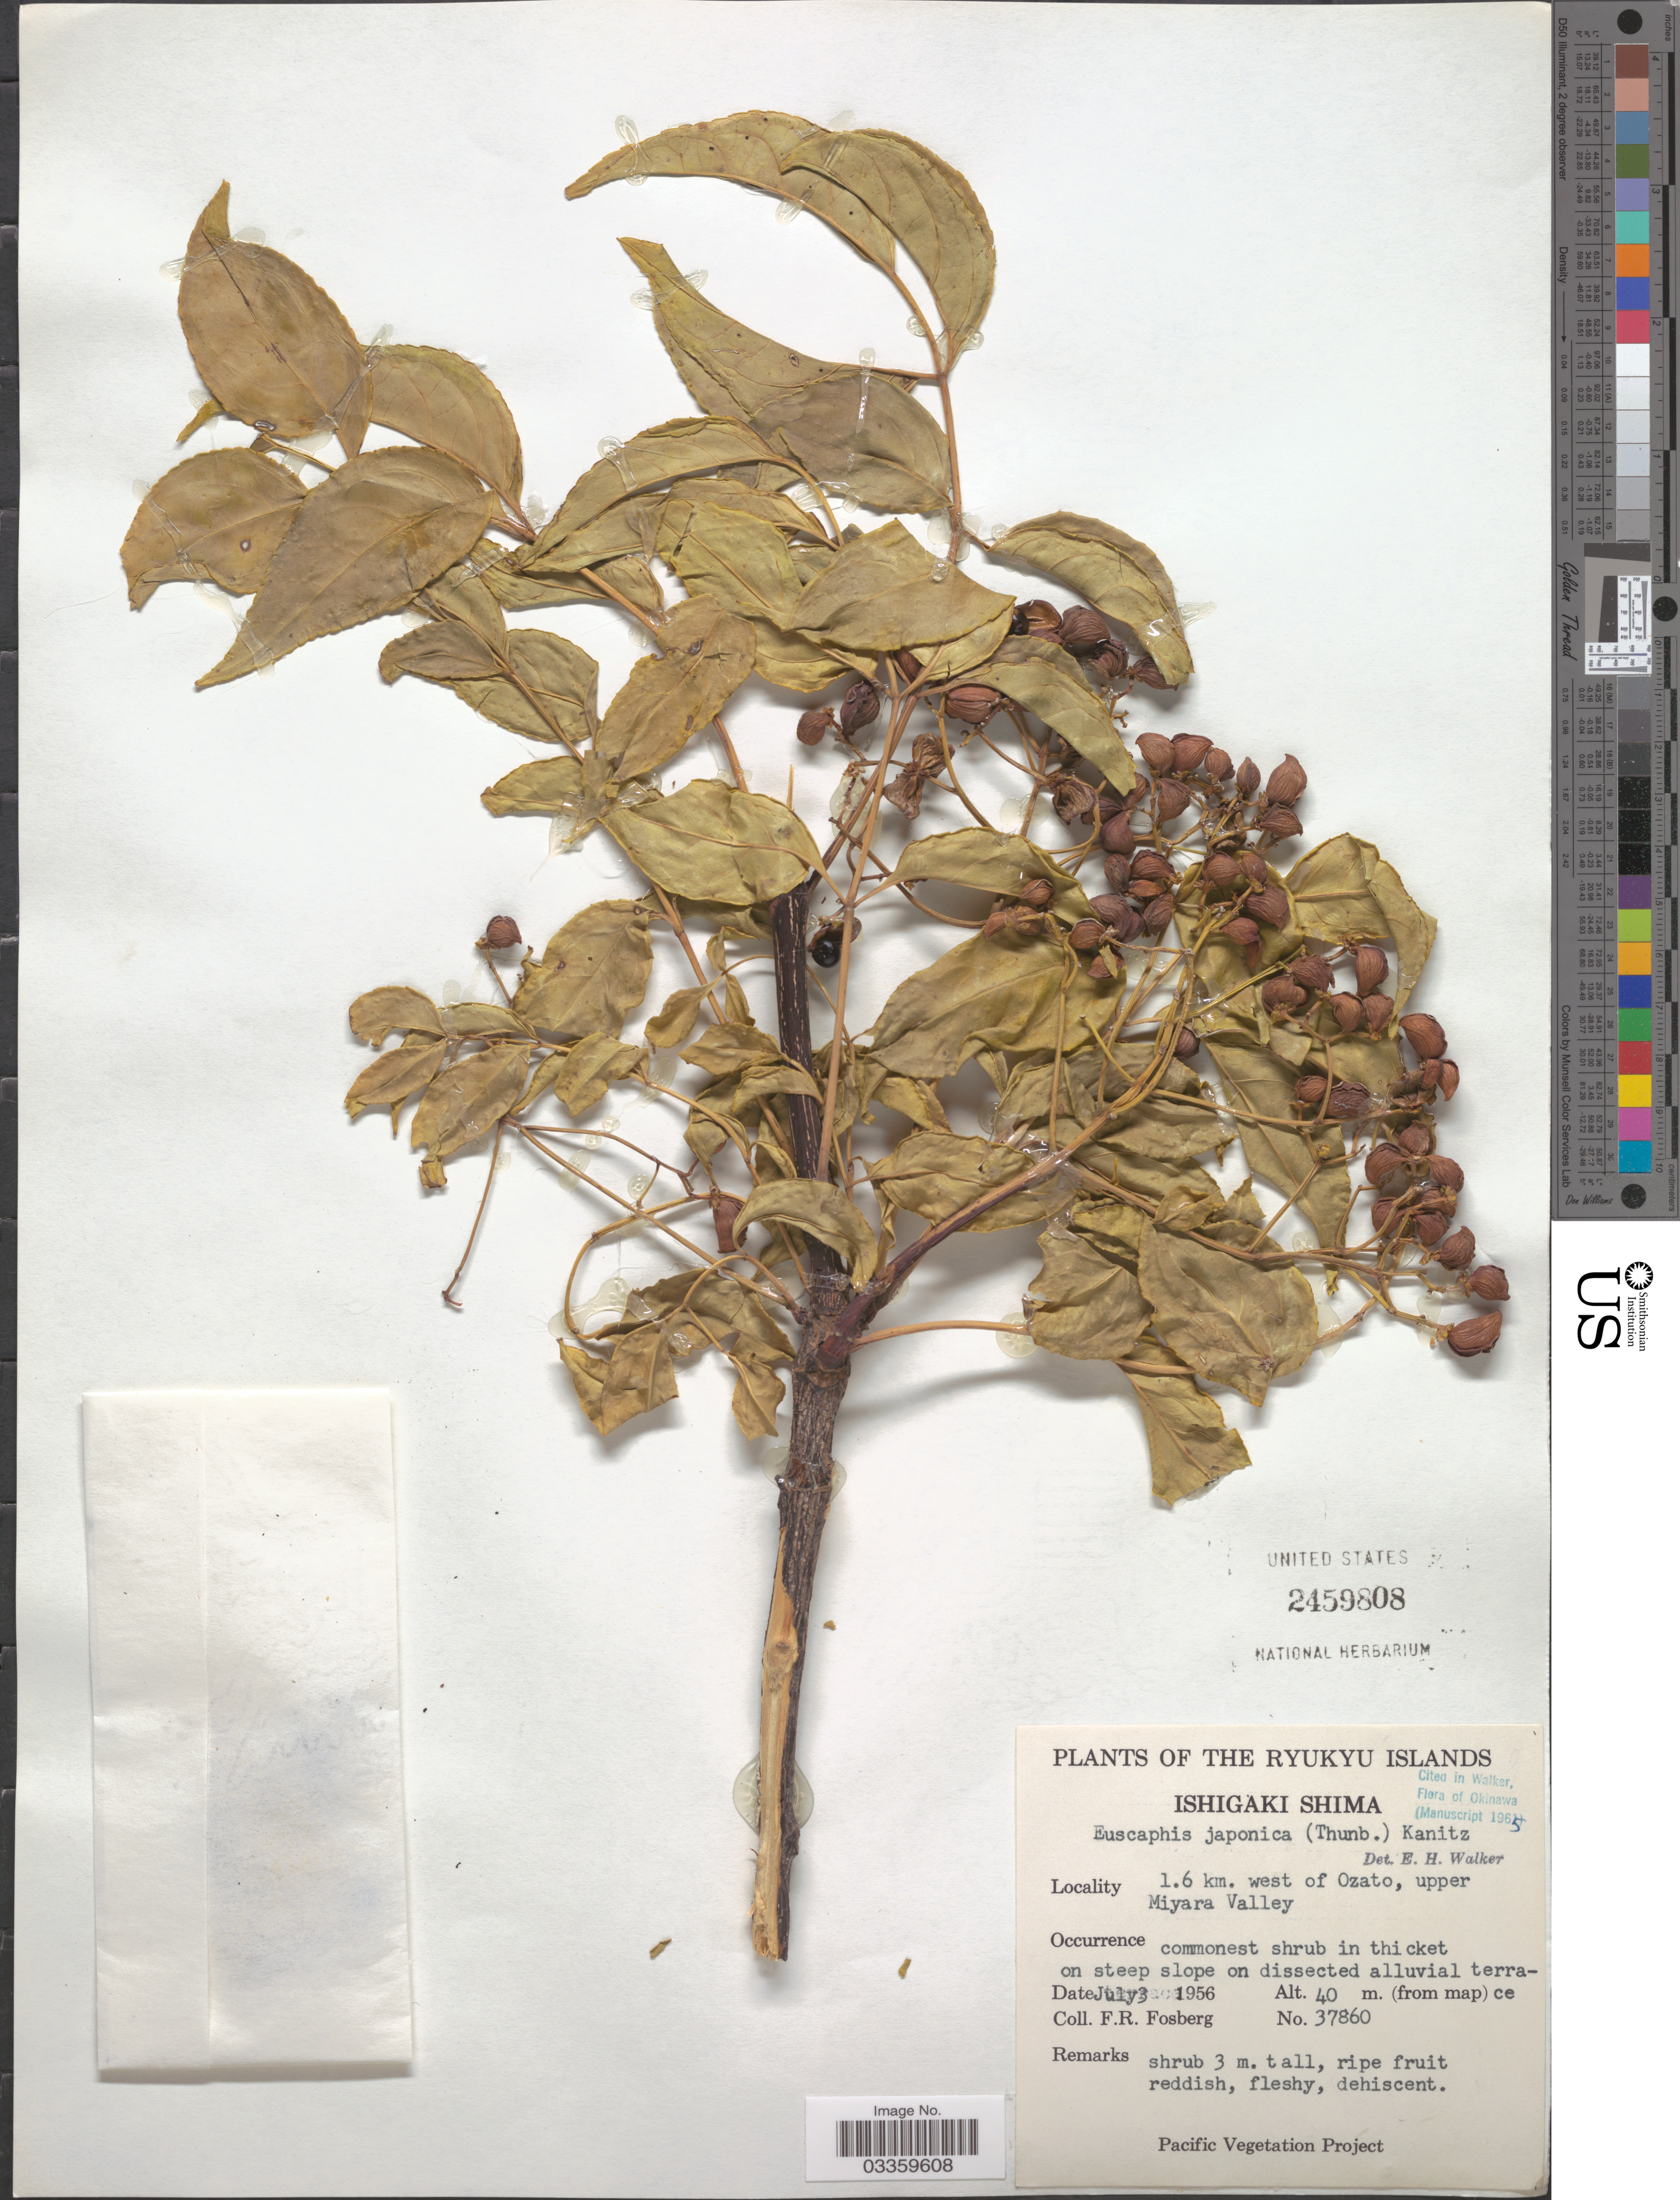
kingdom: Plantae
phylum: Tracheophyta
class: Magnoliopsida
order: Crossosomatales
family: Staphyleaceae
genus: Euscaphis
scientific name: Euscaphis japonica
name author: (Thunb.) Kanitz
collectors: F. R. Fosberg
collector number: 37860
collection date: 1956-07-03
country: Japan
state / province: Okinawa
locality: The Ryukyu Islands, Ishigaki Shima, 1.6 km. west of Ozato, upper Miyara Valley.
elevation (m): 40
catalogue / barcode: US 2459808